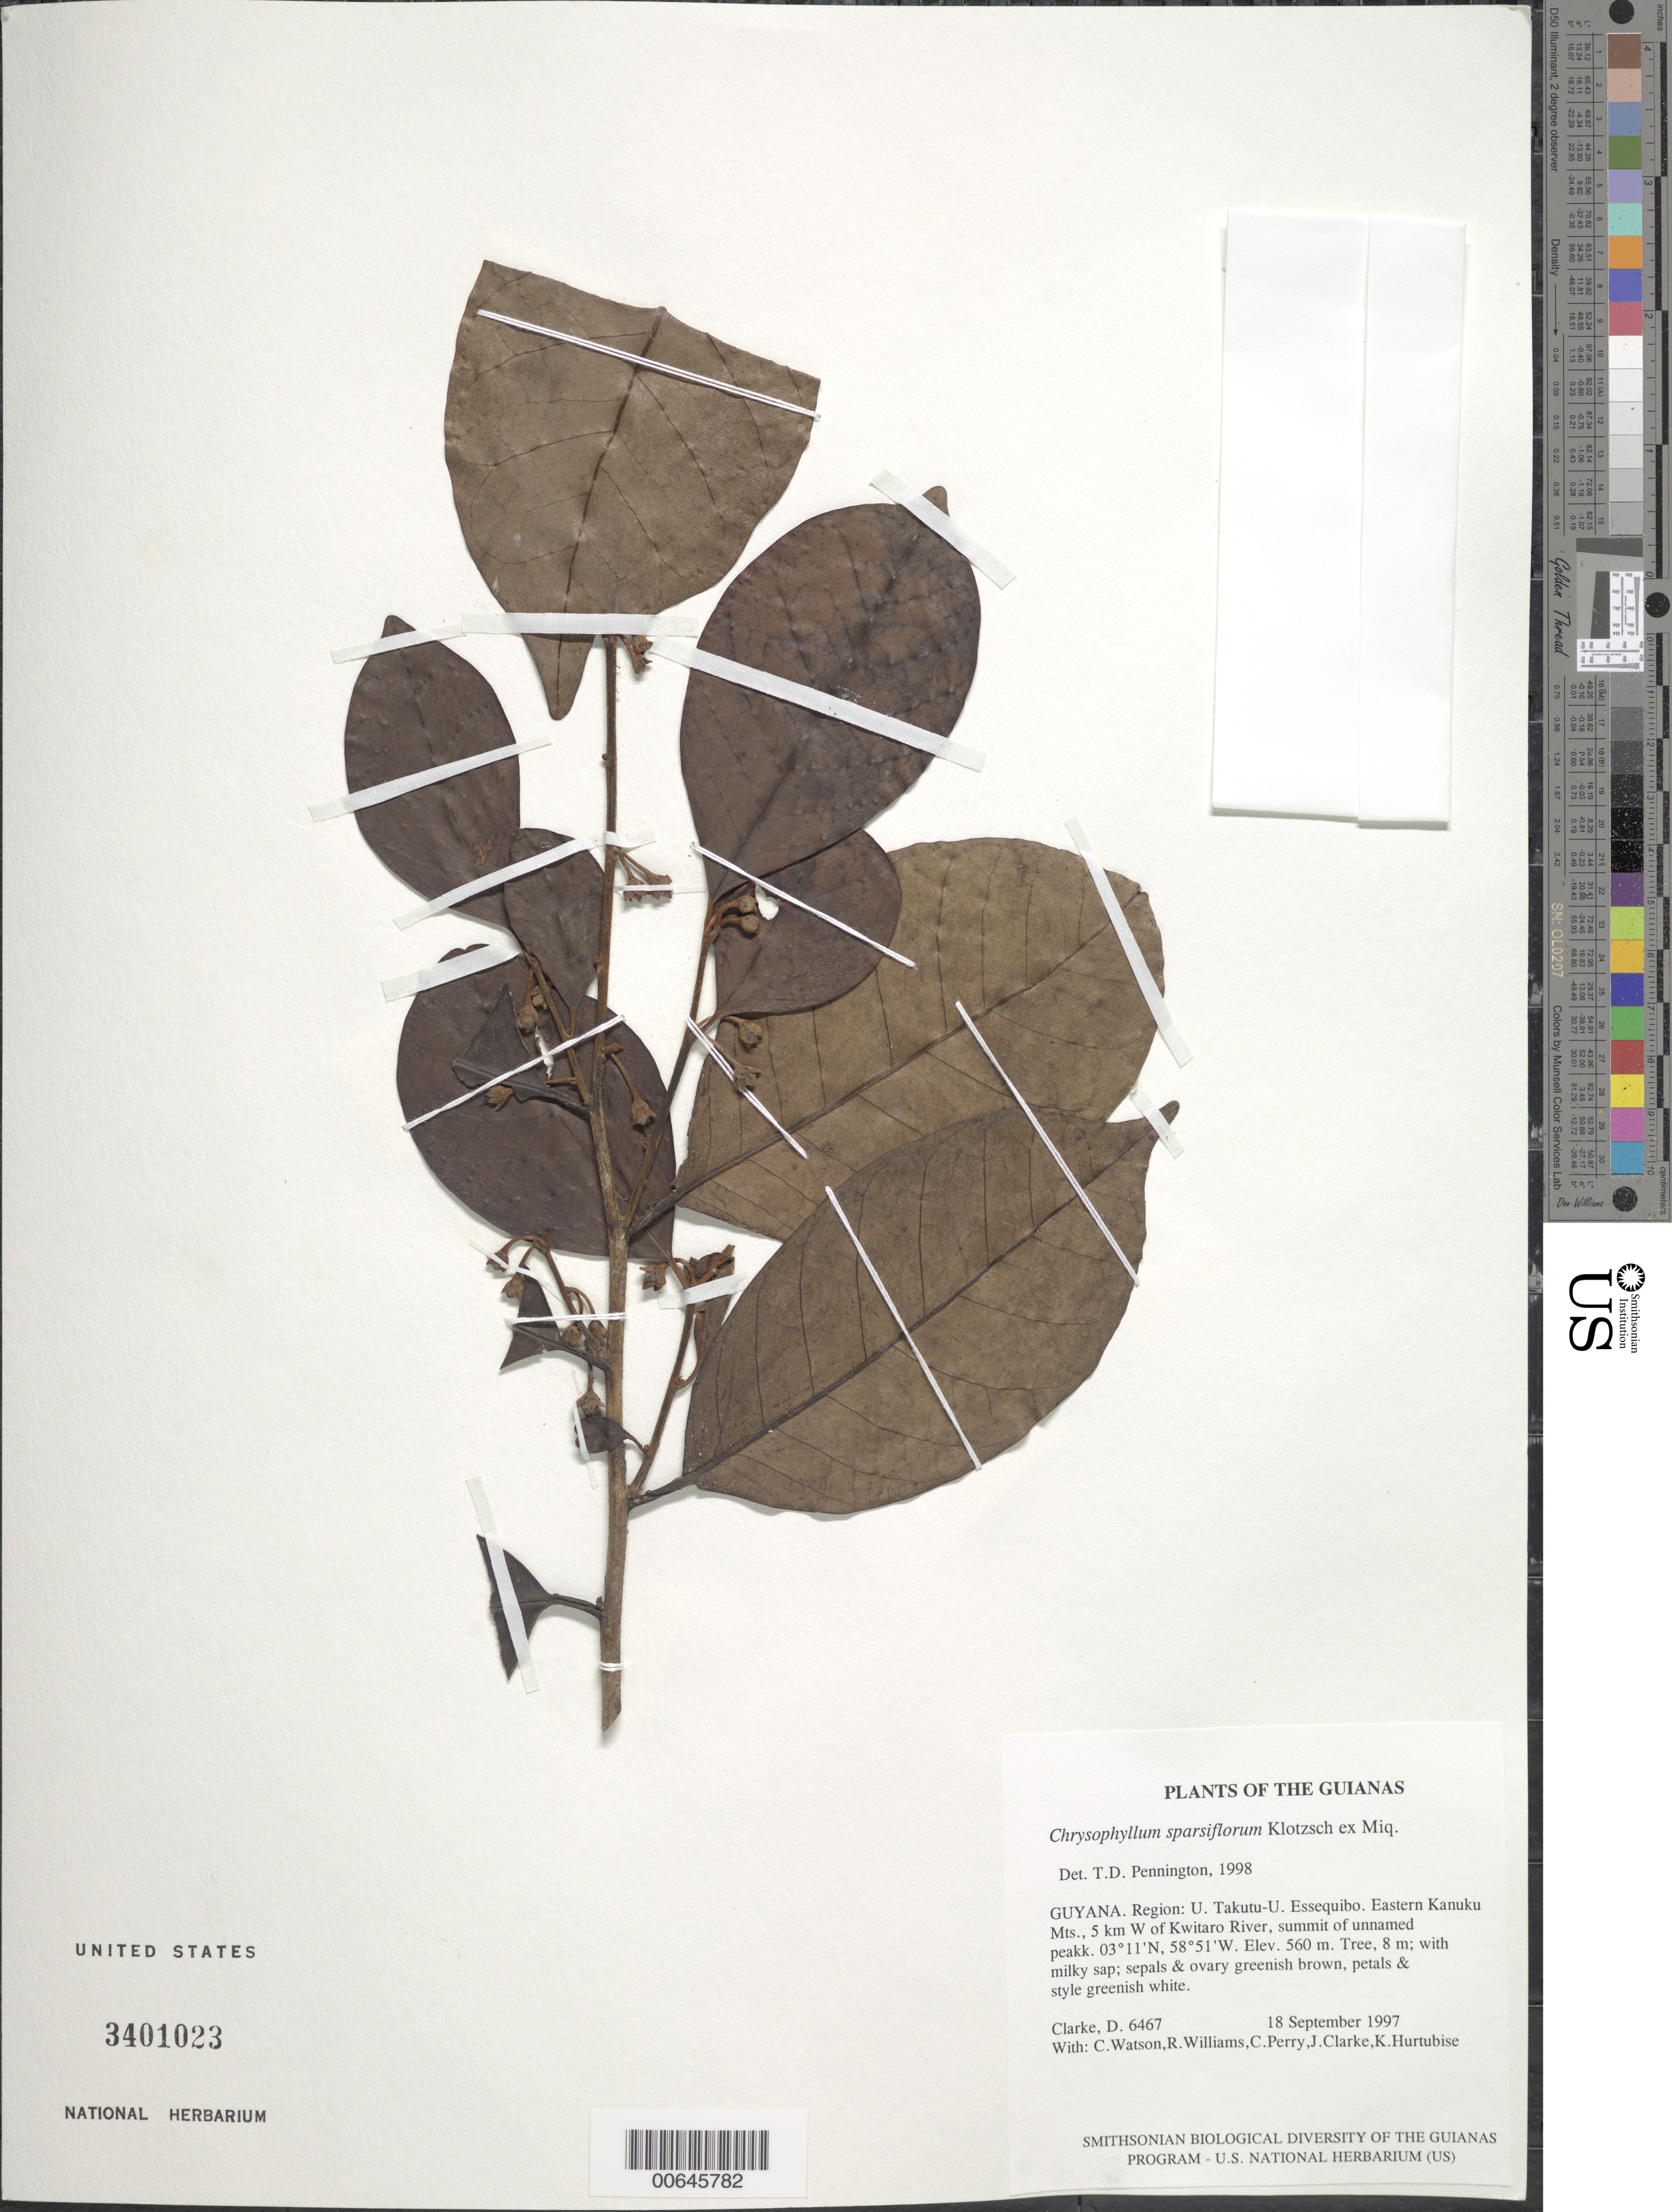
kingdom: Plantae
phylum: Tracheophyta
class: Magnoliopsida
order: Ericales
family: Sapotaceae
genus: Chrysophyllum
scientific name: Chrysophyllum sparsiflorum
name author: Klotzsch ex Miq.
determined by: Pennington, T. D., (K)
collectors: H. D. Clarke, C. Watson, R. Williams, C. Perry, J. Clarke & K. Hurtubise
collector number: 6467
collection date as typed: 18 September 1997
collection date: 1997-09-18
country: Guyana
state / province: U. Takutu-U. Essequibo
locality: Eastern Kanuku Mts., 5 km W of Kwitaro River, summit of unnamed peak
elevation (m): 560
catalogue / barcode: US 3401023